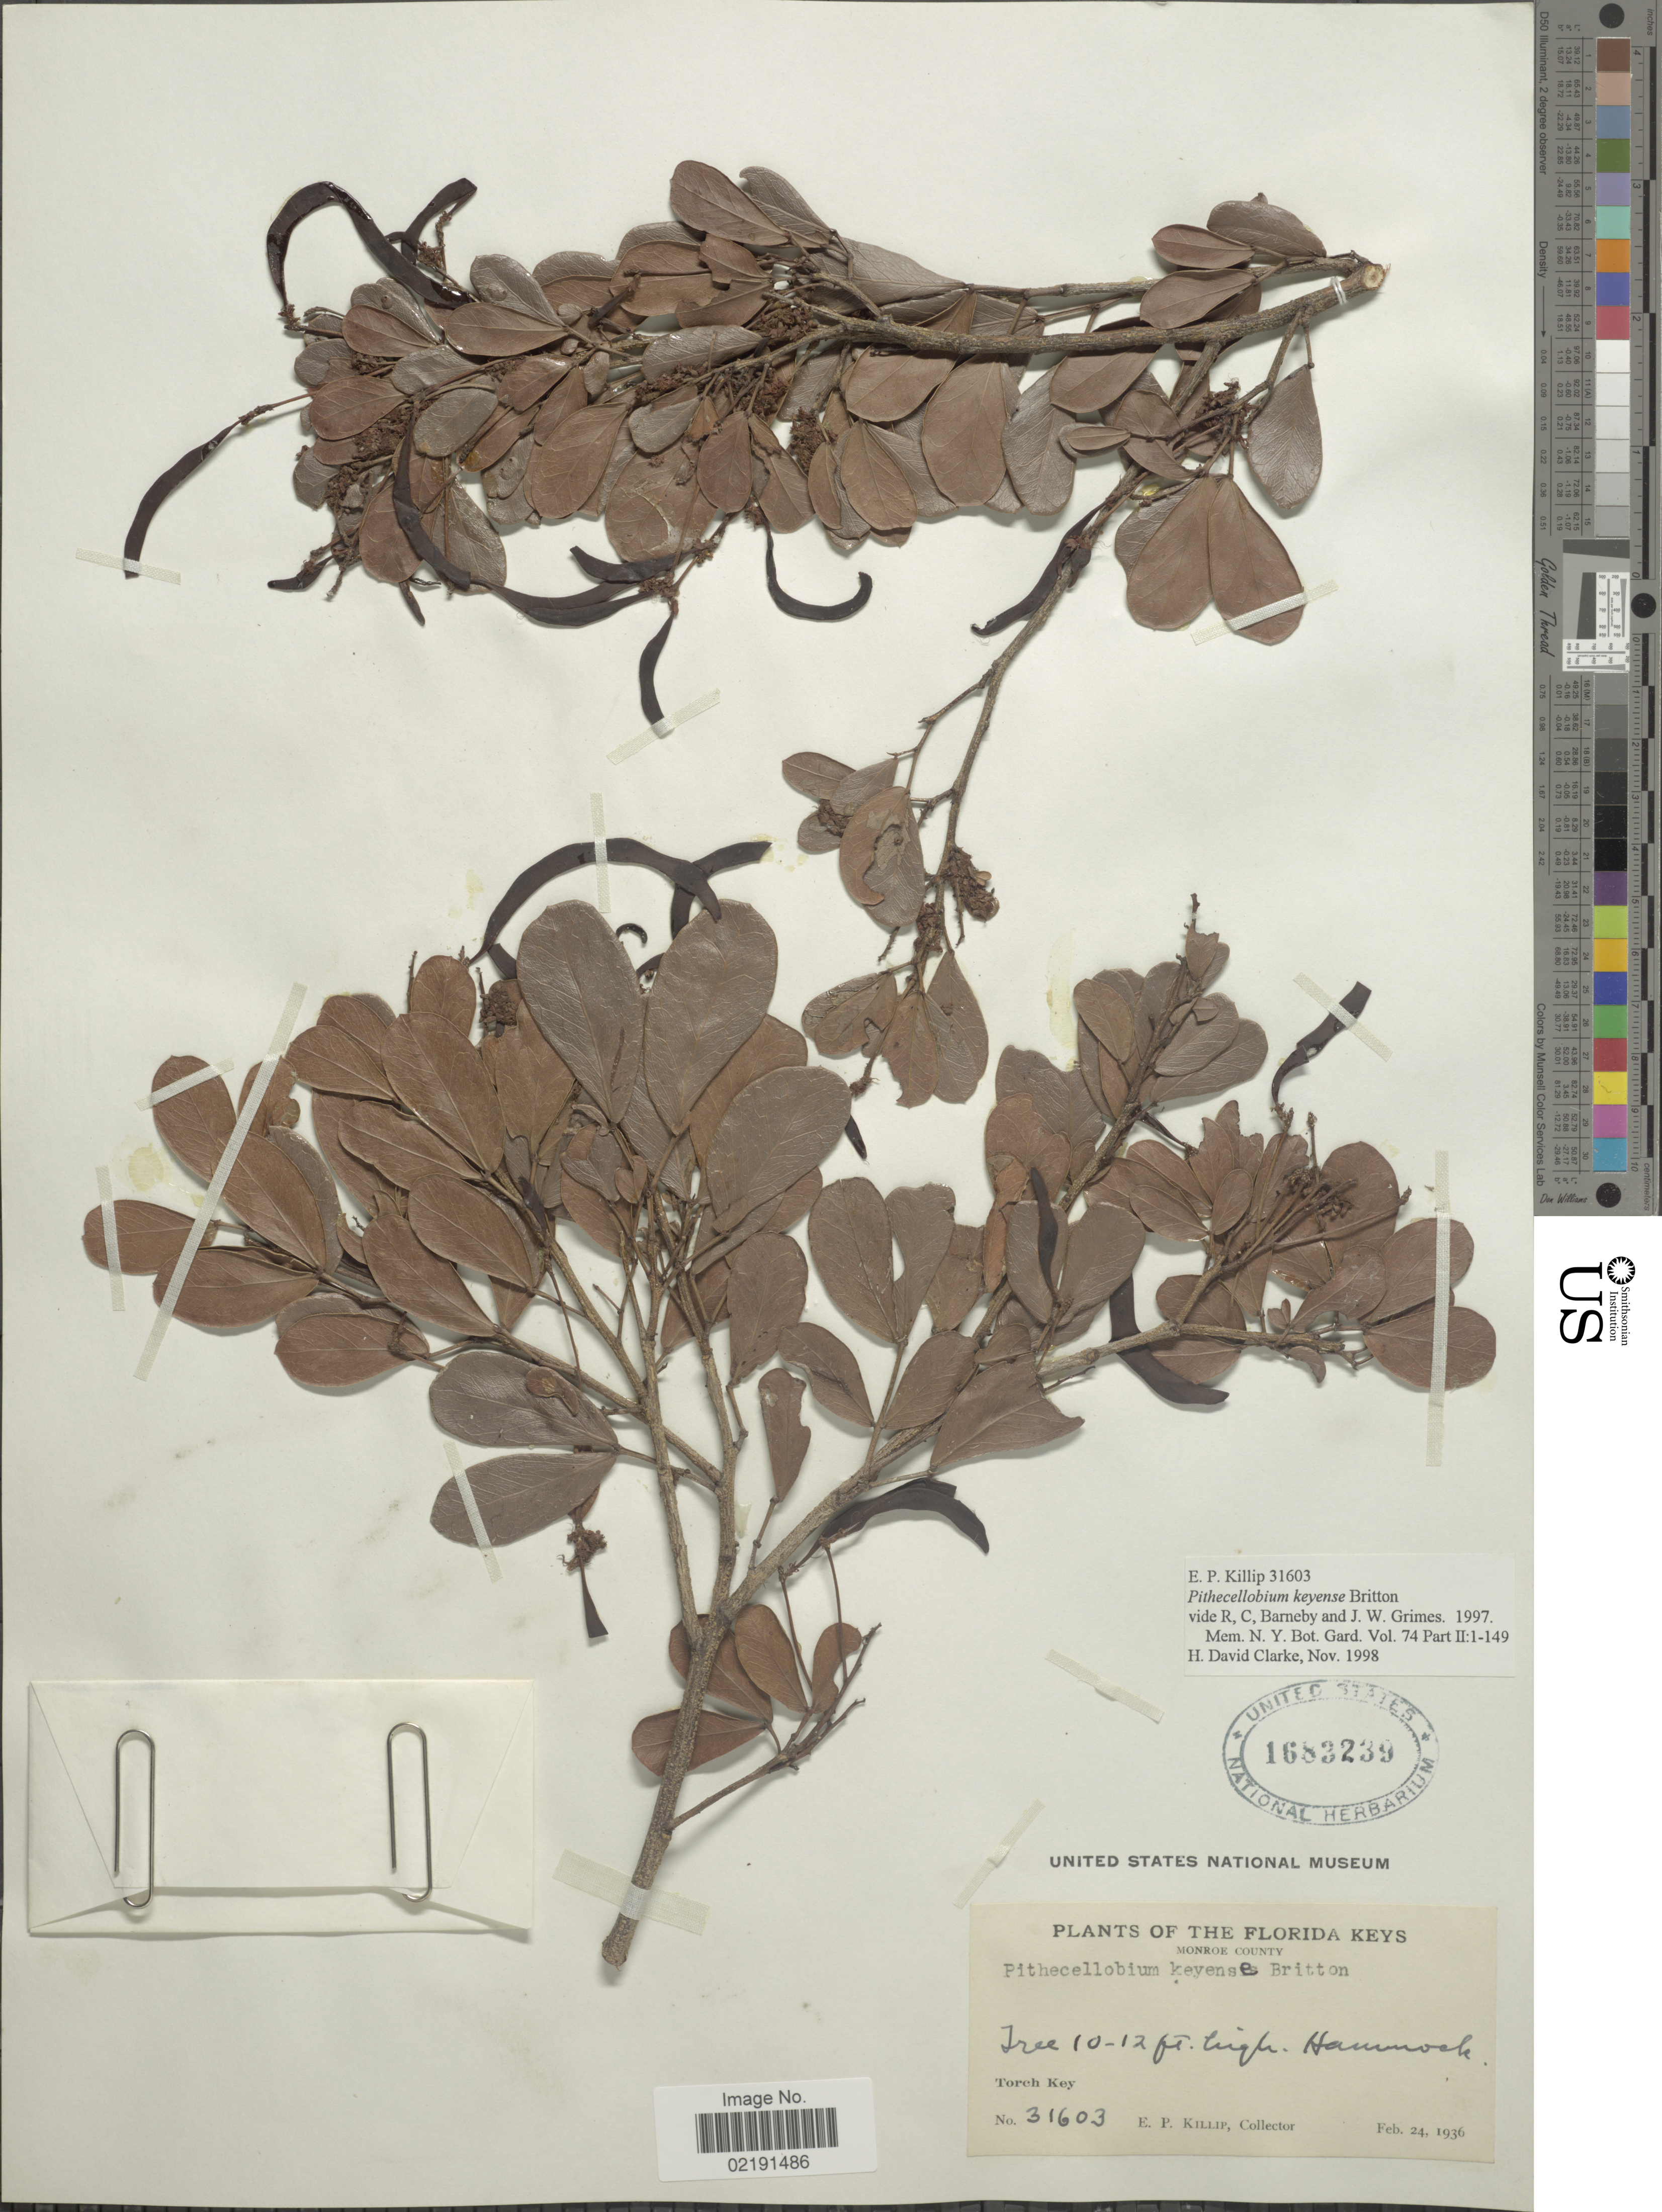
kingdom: Plantae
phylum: Tracheophyta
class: Magnoliopsida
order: Fabales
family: Fabaceae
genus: Pithecellobium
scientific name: Pithecellobium keyense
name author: Britton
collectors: E. P. Killip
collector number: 31603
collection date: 1936-02-24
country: United States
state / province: Florida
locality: Florida Keys. Monroe County. Torch Key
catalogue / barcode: US 1683239